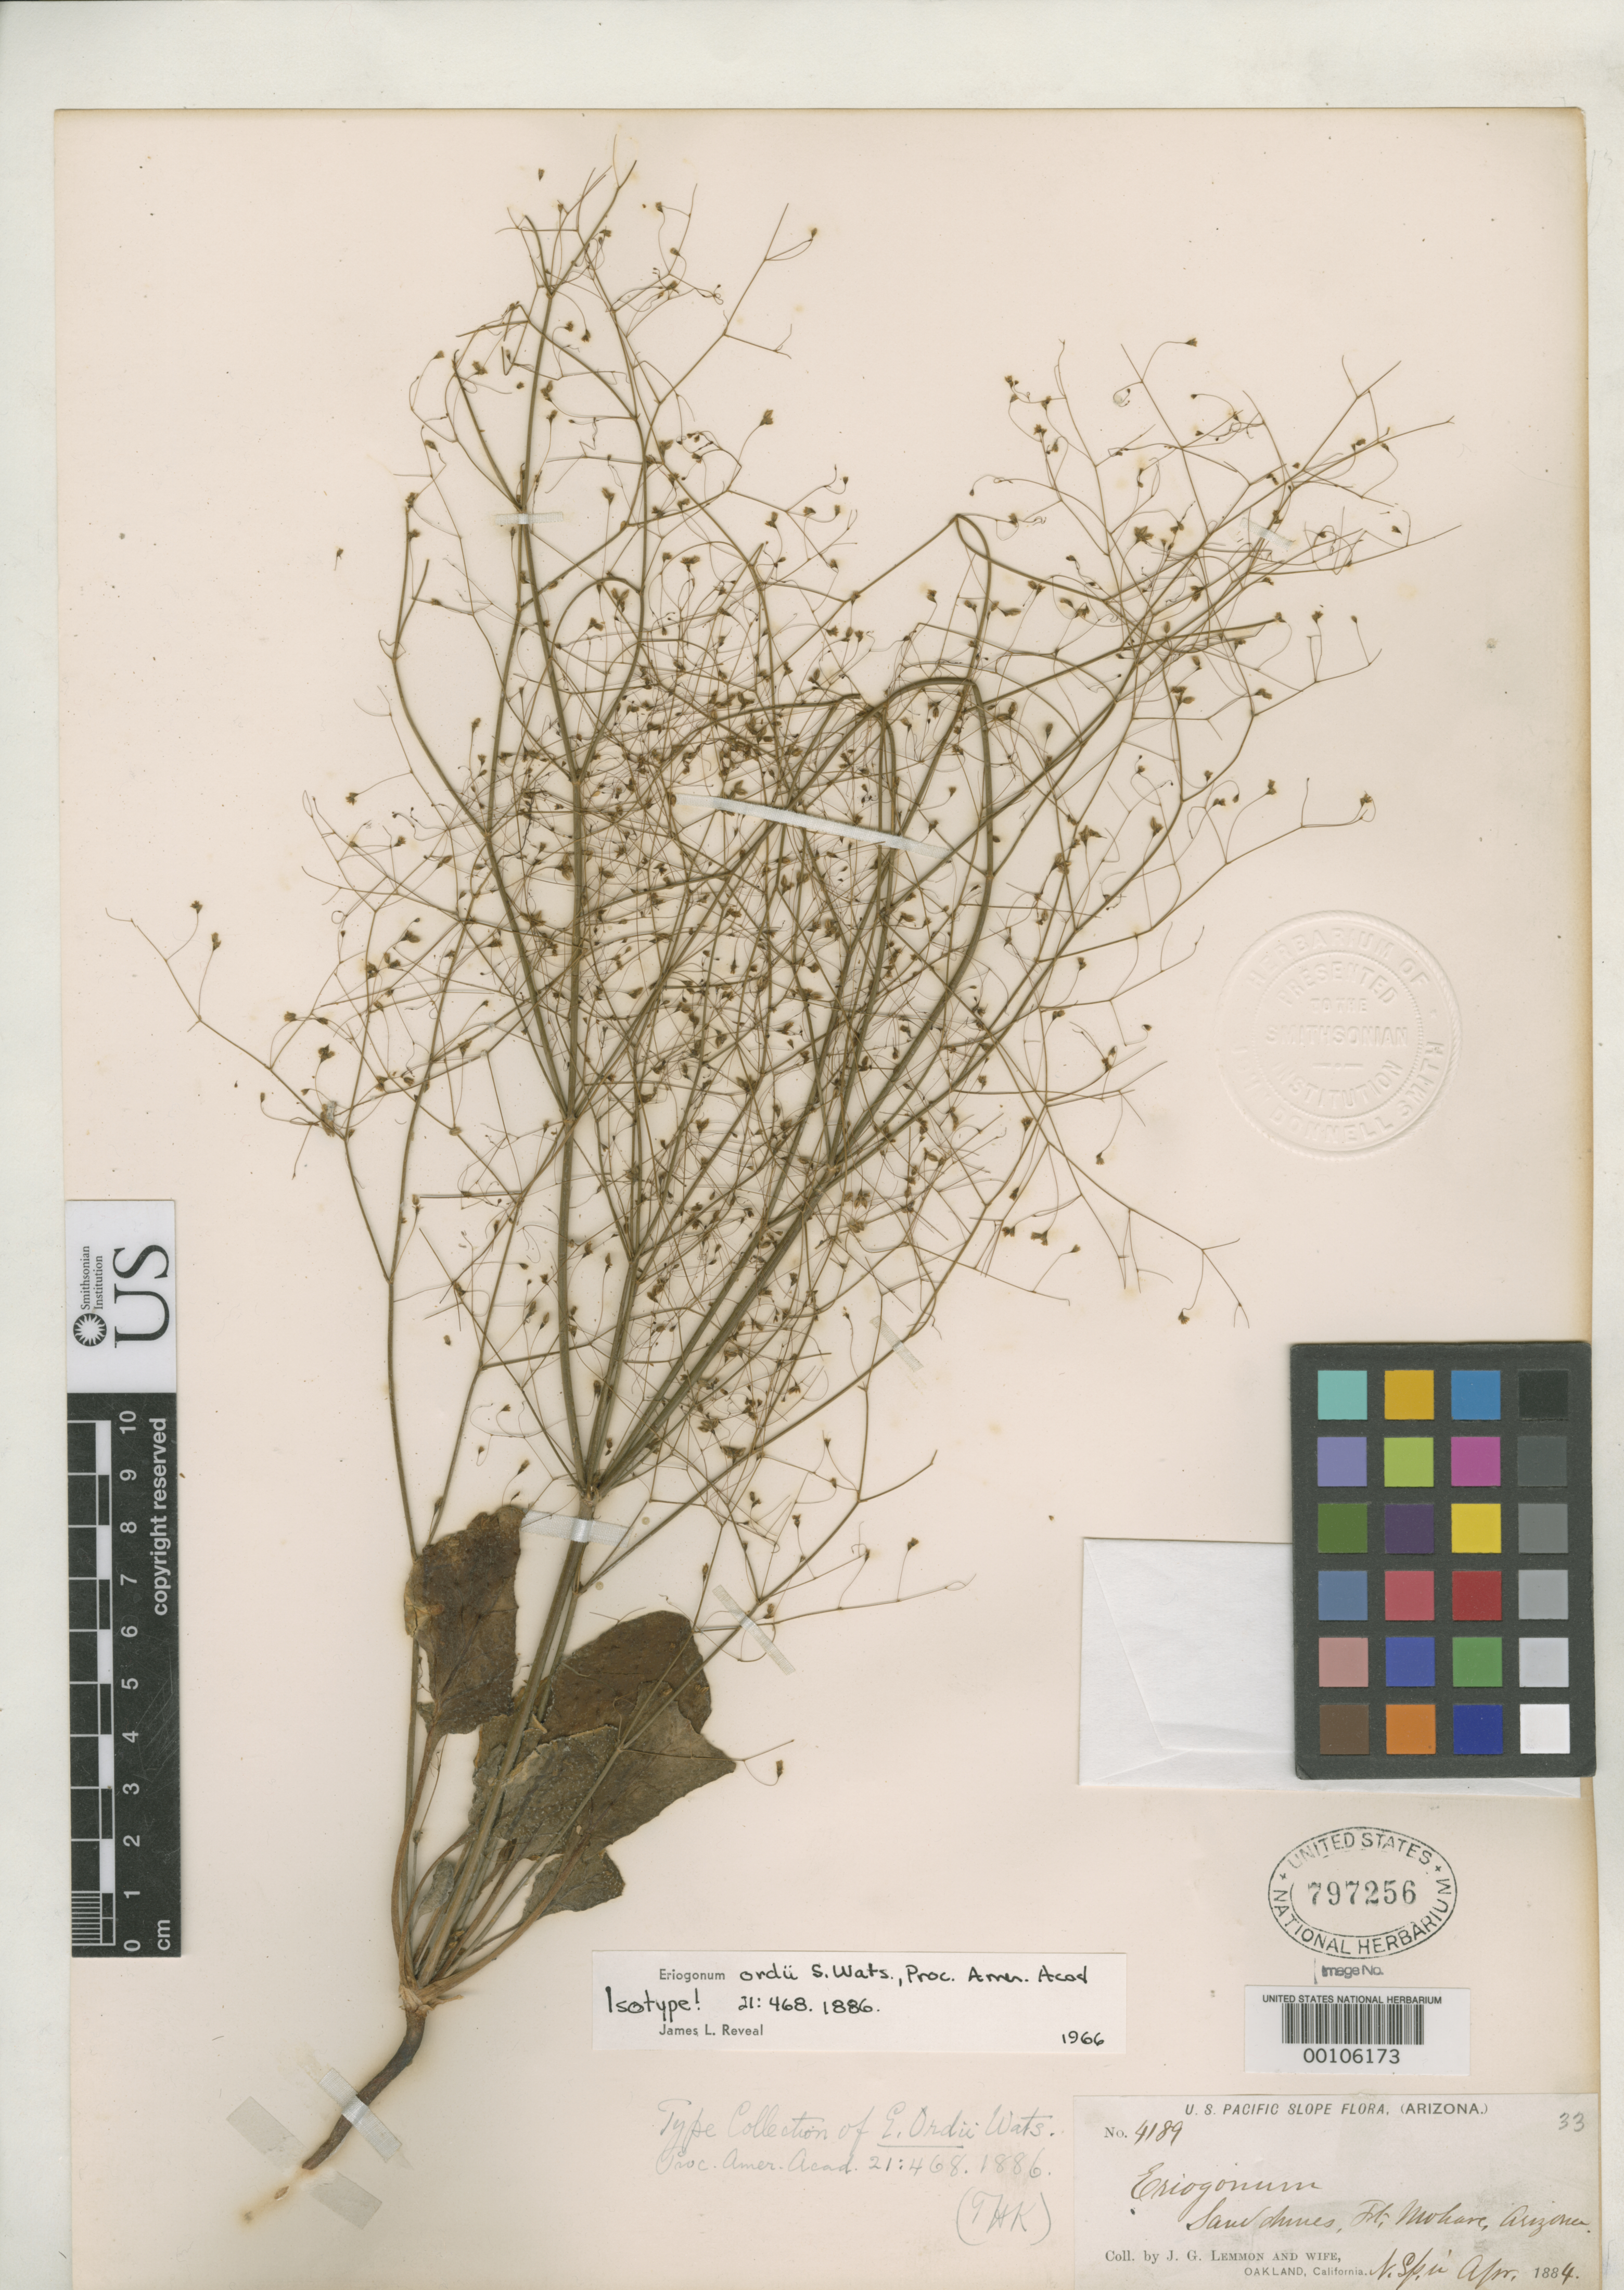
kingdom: Plantae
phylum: Tracheophyta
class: Magnoliopsida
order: Caryophyllales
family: Polygonaceae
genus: Eriogonum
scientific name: Eriogonum ordii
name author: S. Watson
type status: Isotype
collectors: J. G. Lemmon & W. P. Lemmon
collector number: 4189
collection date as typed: Apr 1884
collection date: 1884-04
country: United States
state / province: Arizona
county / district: Mohave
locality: Fort Mohave.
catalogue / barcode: US 797256